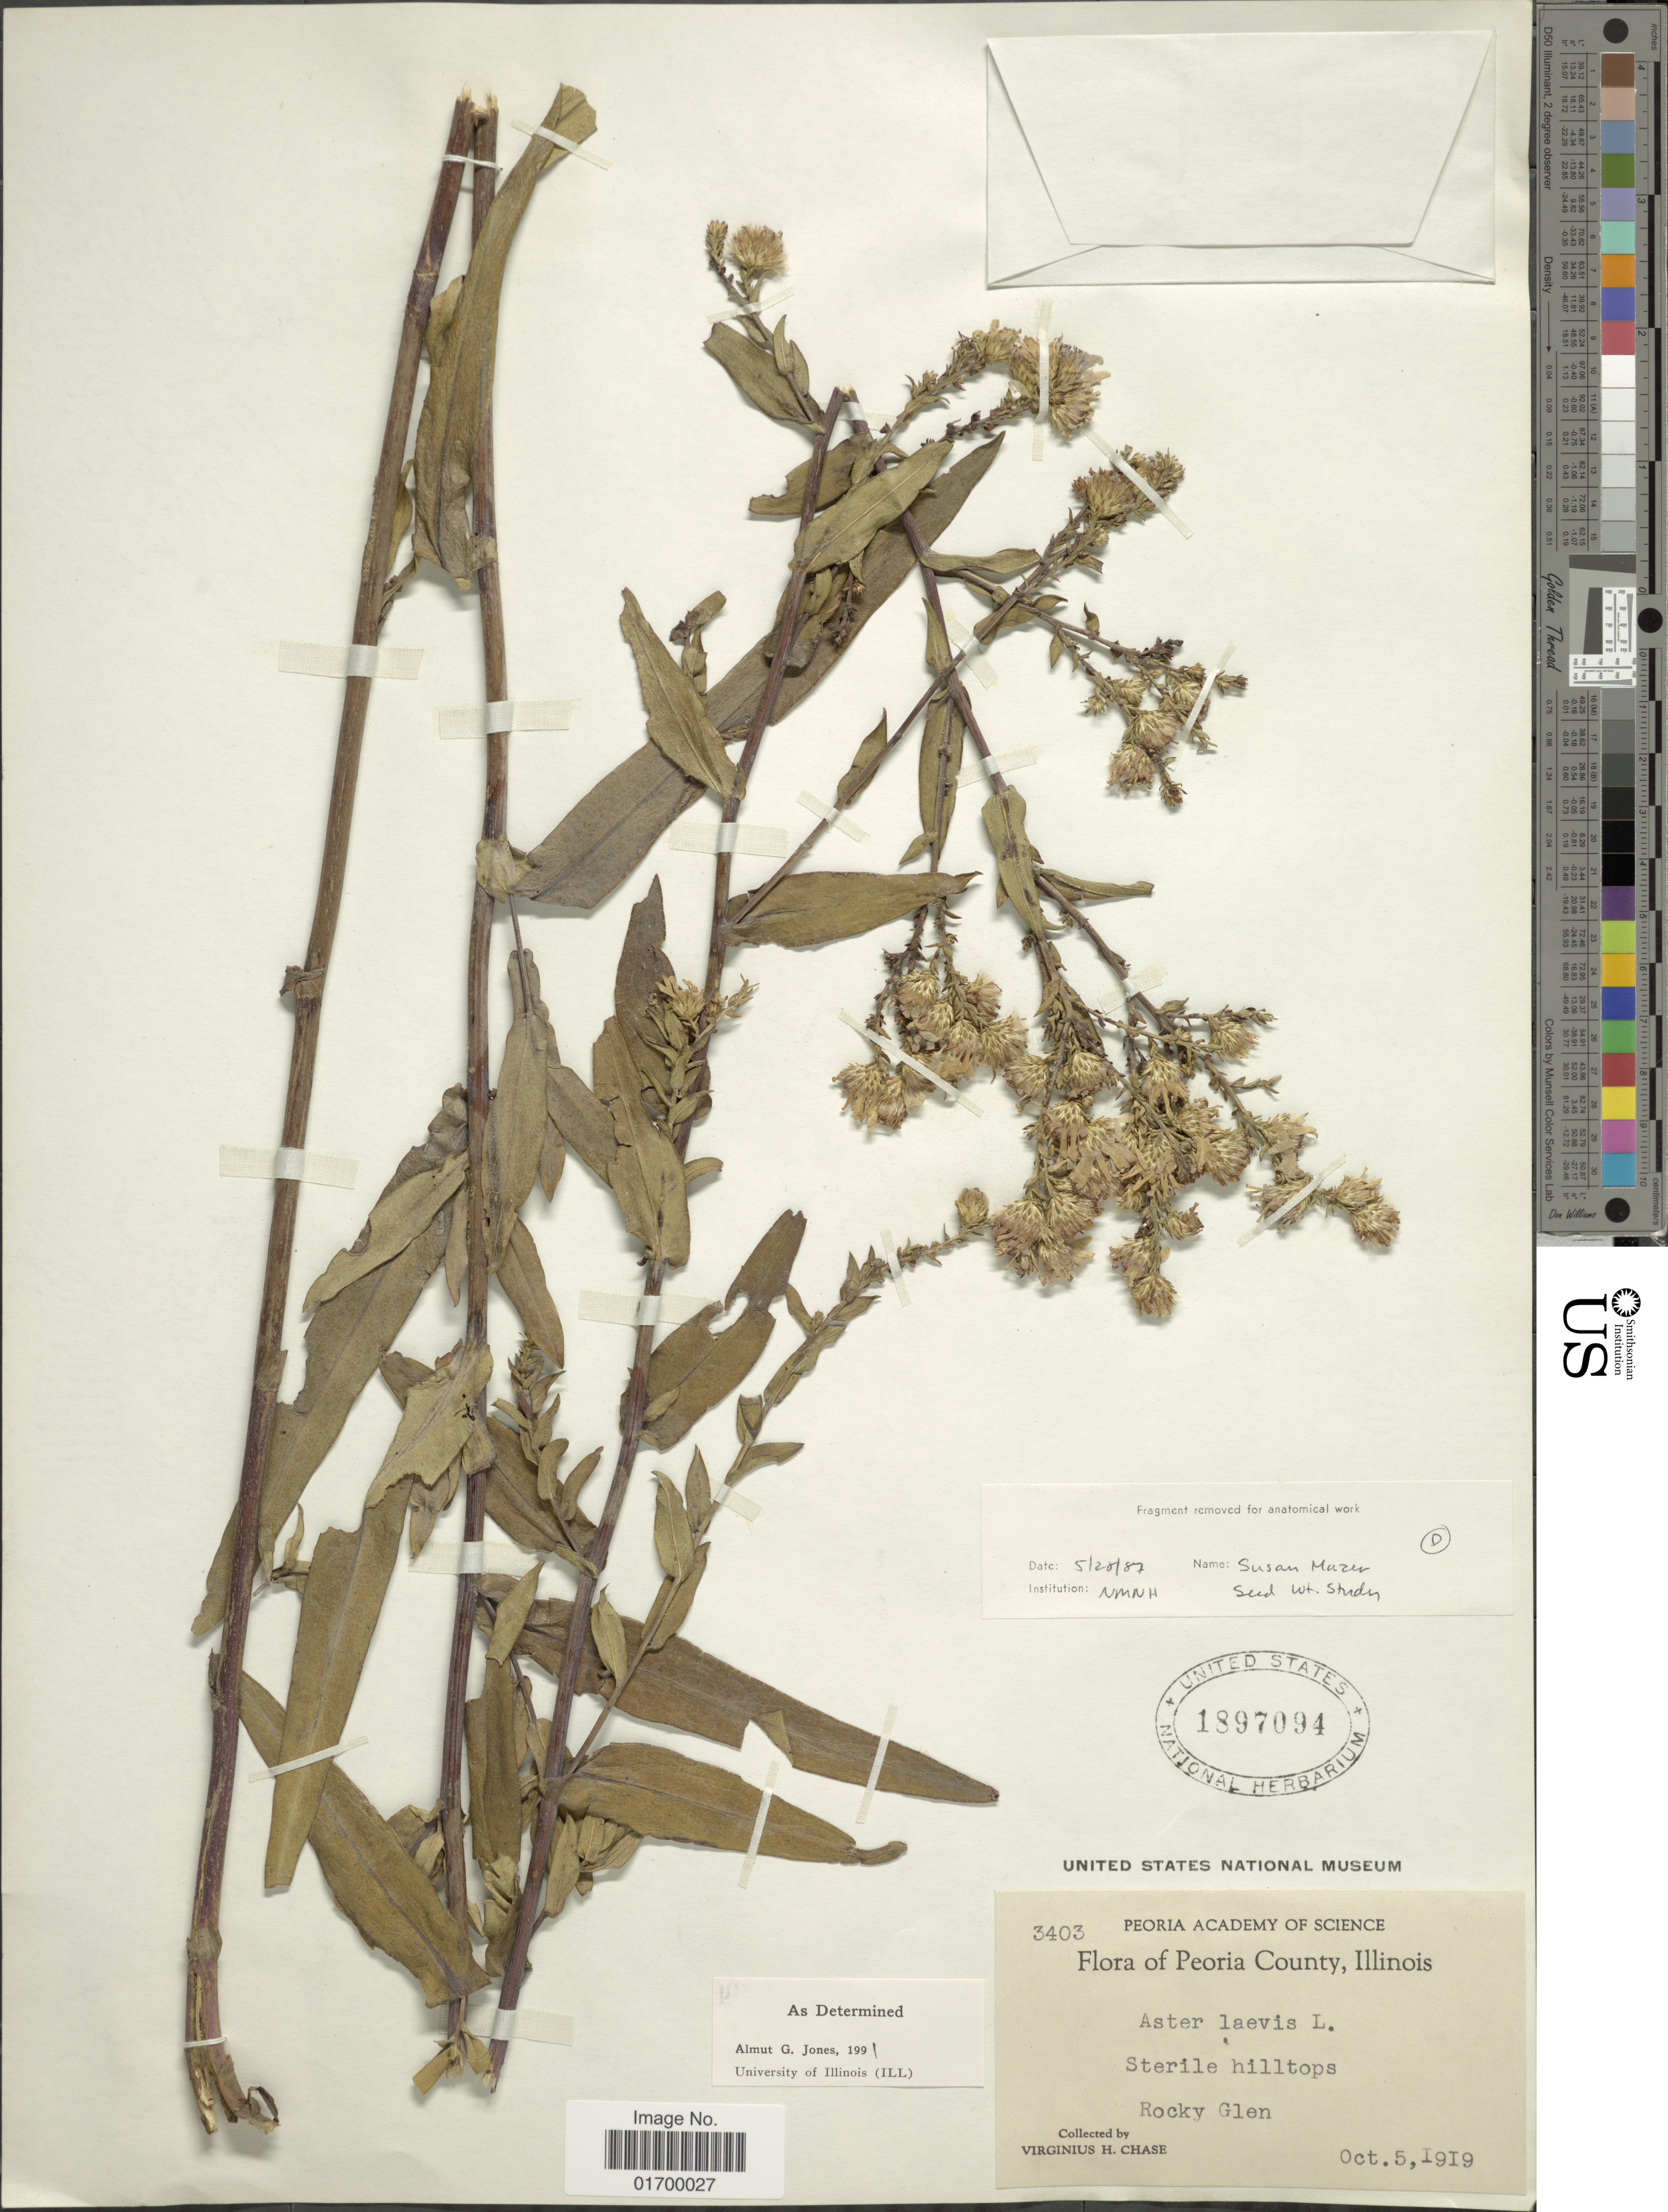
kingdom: Plantae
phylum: Tracheophyta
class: Magnoliopsida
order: Asterales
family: Asteraceae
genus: Symphyotrichum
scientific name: Symphyotrichum laeve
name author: (L.) Á. Löve & D. Löve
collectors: V. H. Chase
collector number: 3403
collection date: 1919-10-05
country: United States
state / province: Illinois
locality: Peoria County, Sterile Hilltops, Rocky Glen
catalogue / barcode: US 1897094